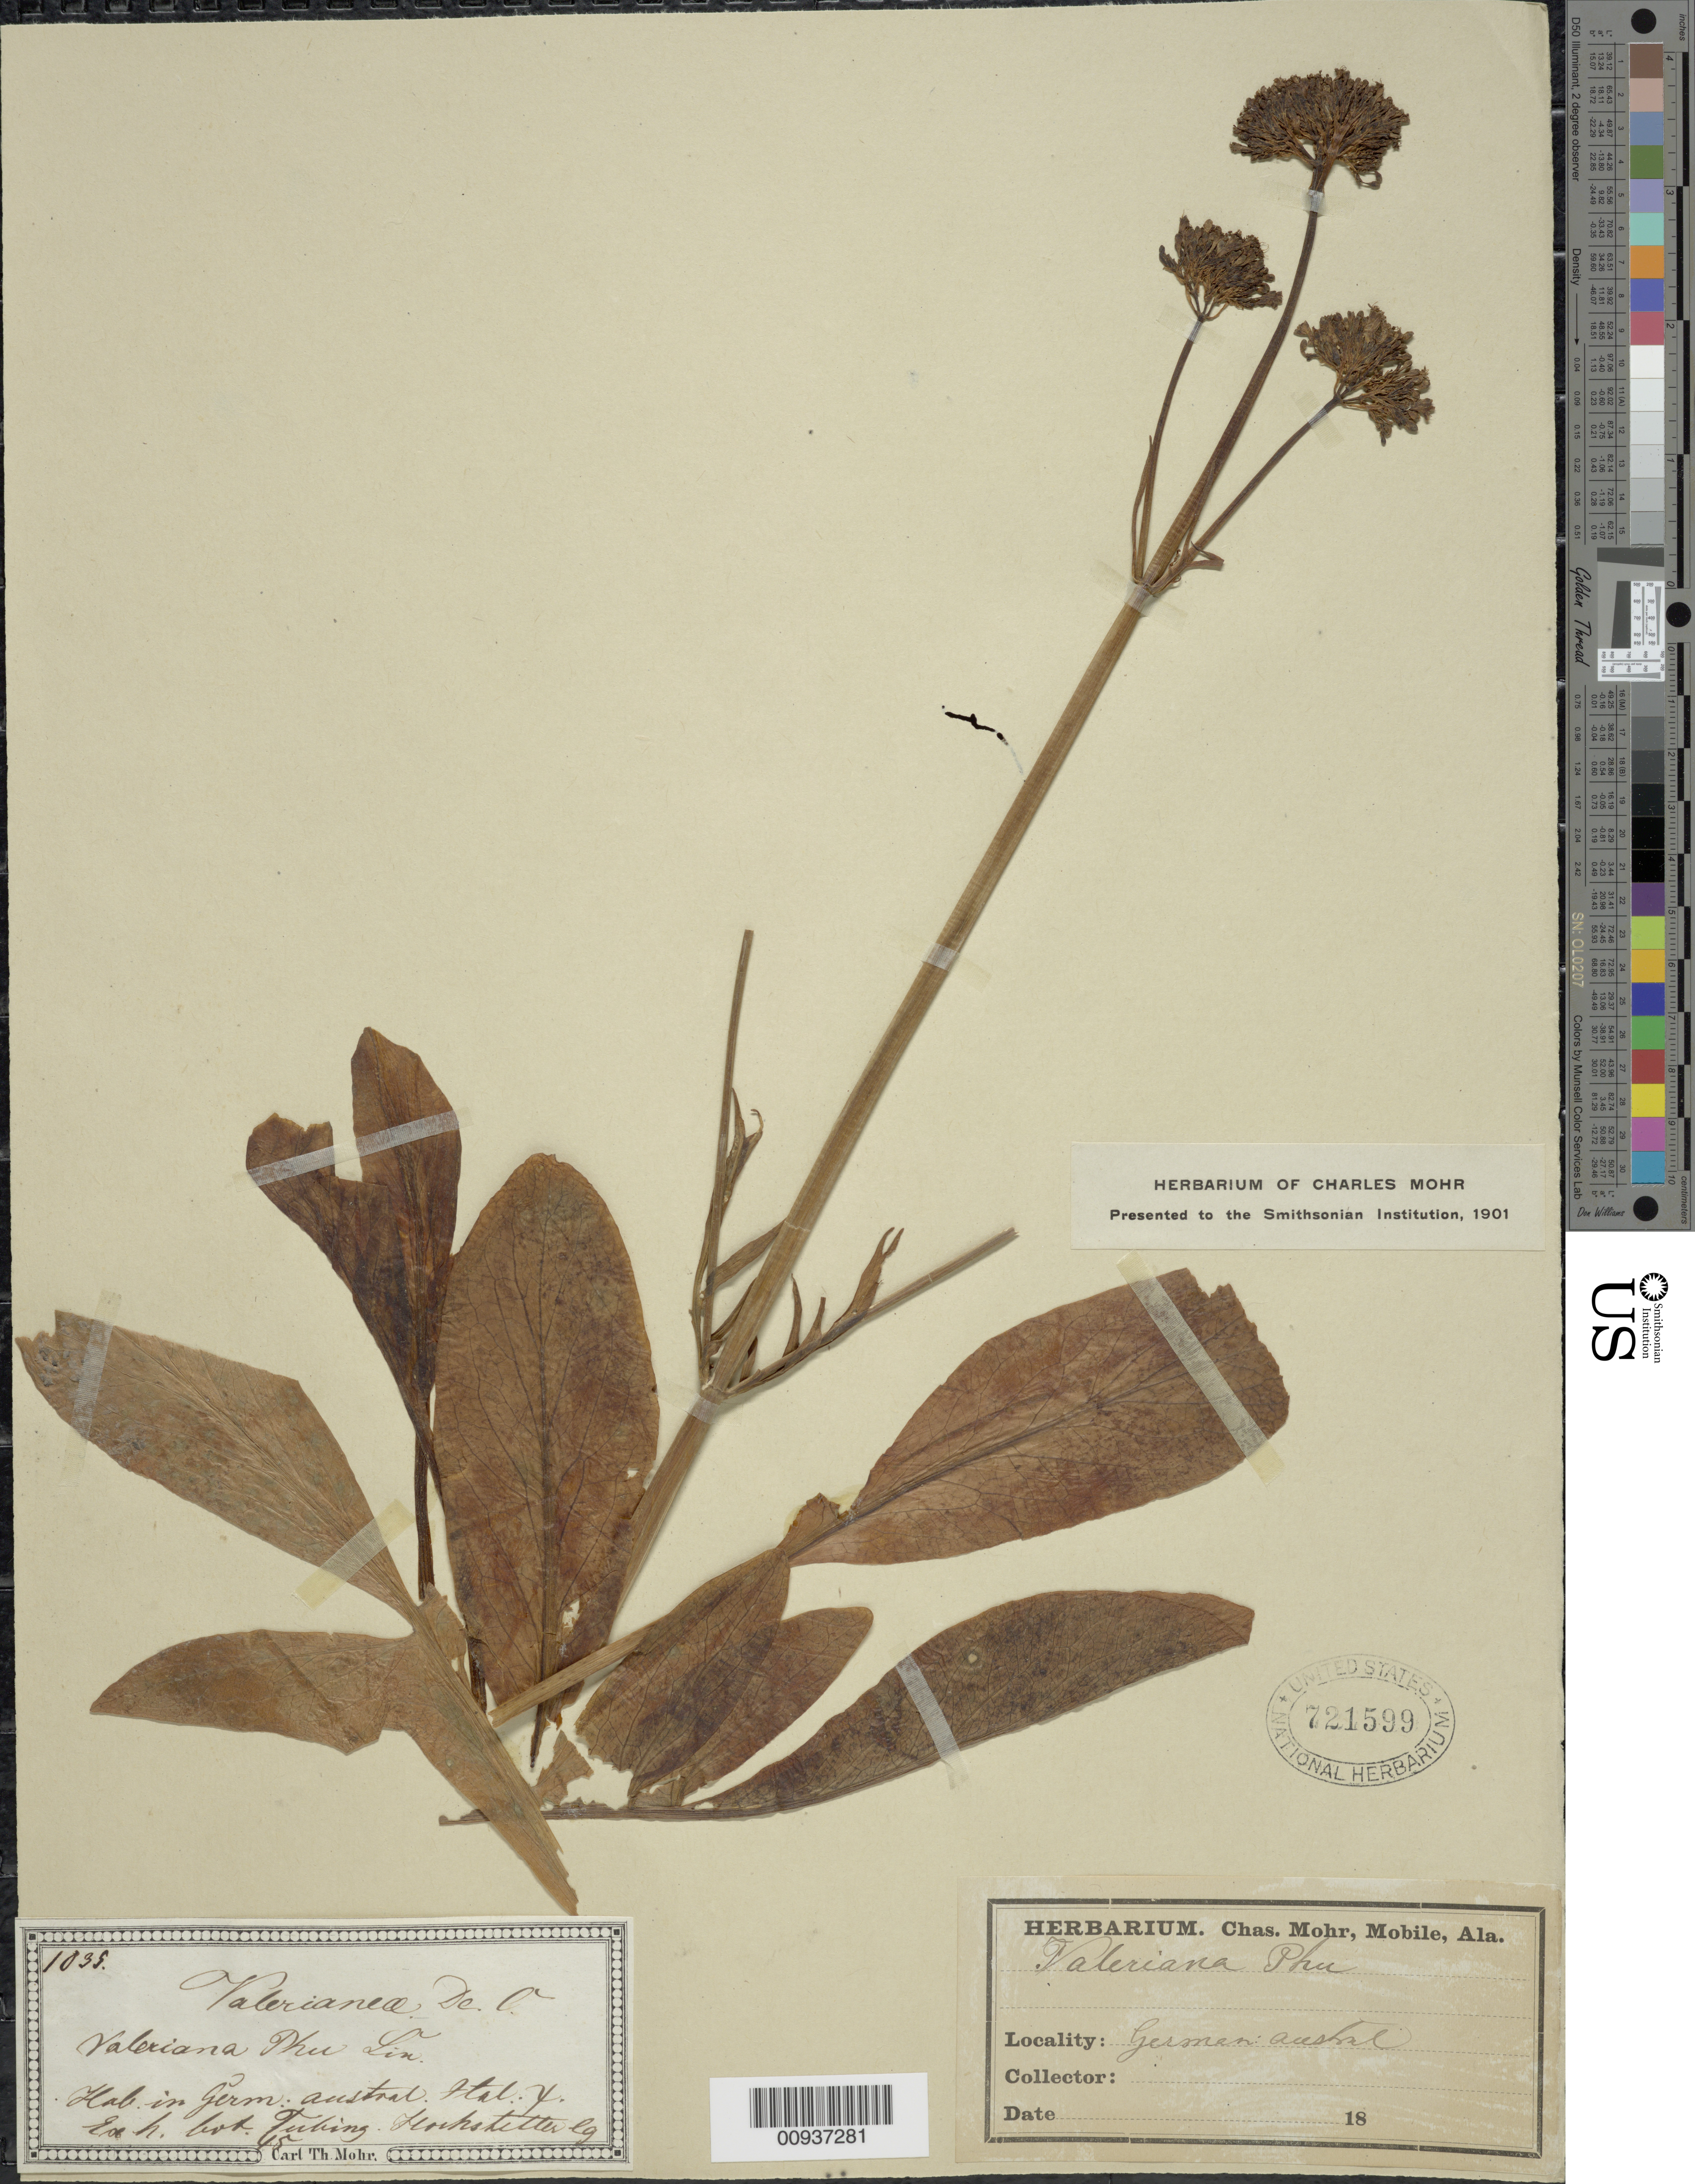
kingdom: Plantae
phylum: Tracheophyta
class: Magnoliopsida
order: Dipsacales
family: Caprifoliaceae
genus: Valeriana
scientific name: Valeriana phu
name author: L.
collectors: C. T. Mohr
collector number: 1035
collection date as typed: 18--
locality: locality info illegible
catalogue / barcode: US 721599